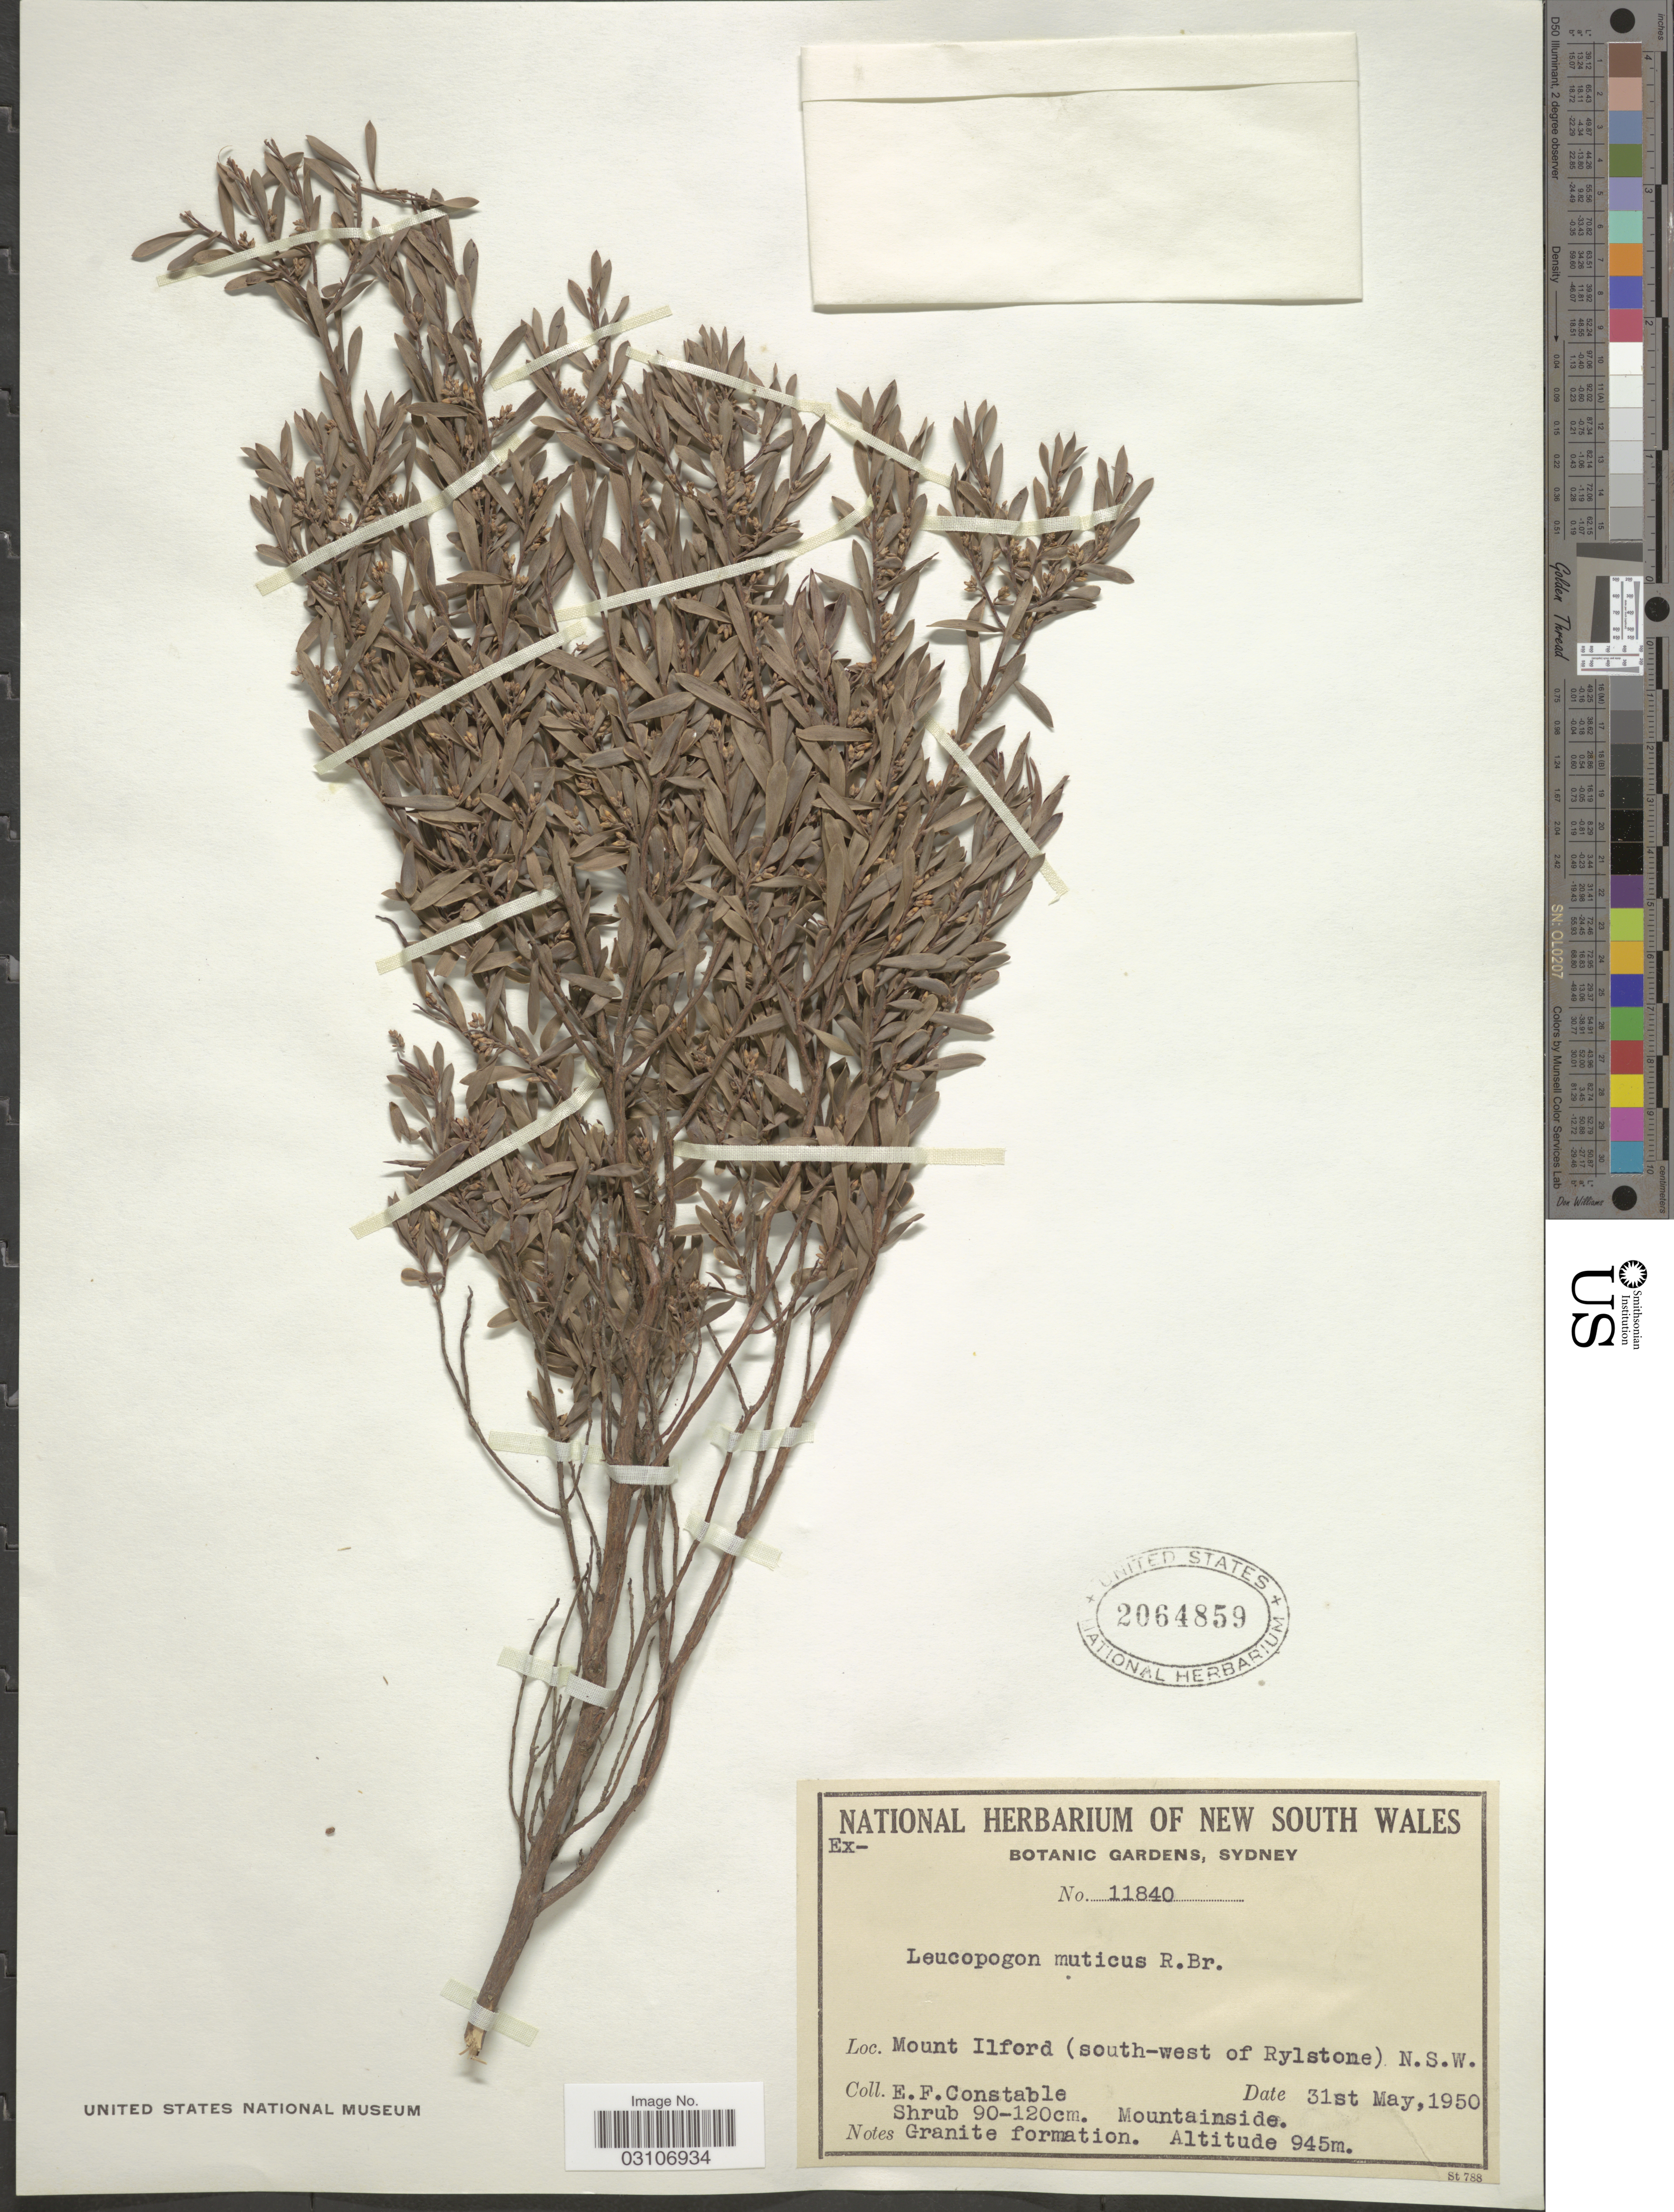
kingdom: Plantae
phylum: Tracheophyta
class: Magnoliopsida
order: Ericales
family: Ericaceae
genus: Leucopogon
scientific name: Leucopogon muticus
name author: R. Br.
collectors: E. F. Constable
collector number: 11840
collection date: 1950-05-31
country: Australia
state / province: New South Wales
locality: Mount Ilford (south-west of Rylstone).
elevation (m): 945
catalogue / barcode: US 2064859